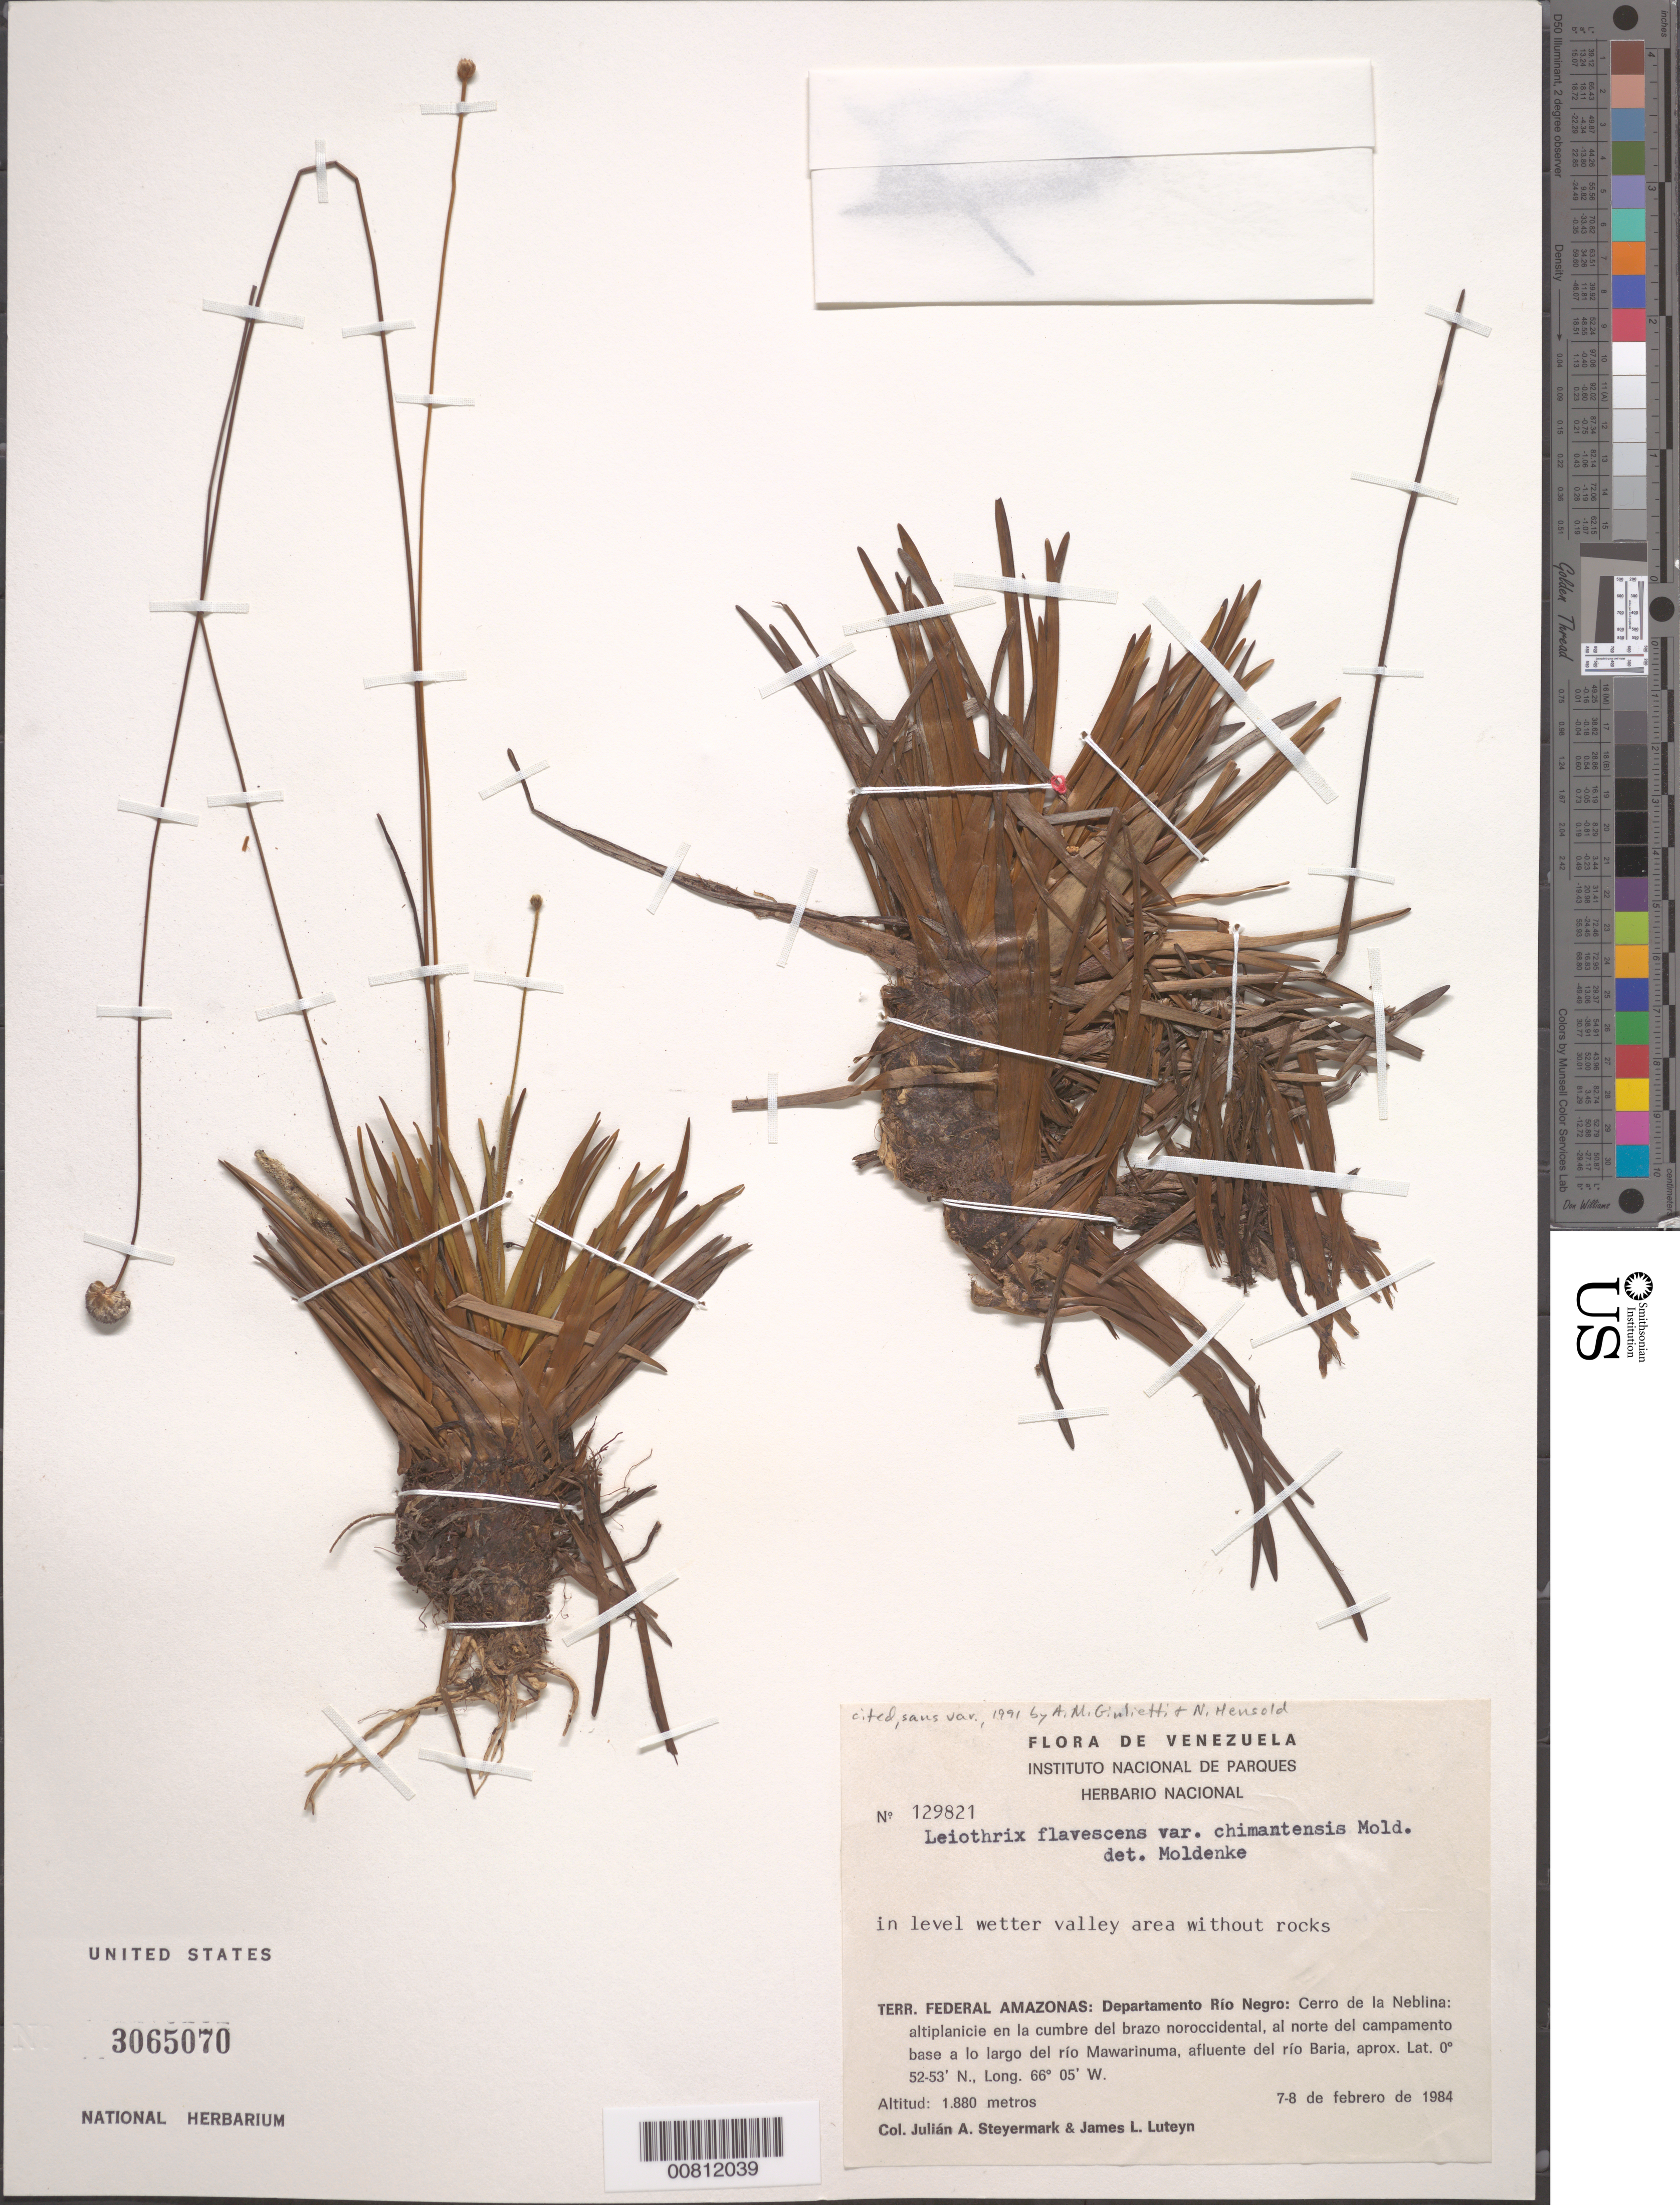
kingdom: Plantae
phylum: Tracheophyta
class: Liliopsida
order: Poales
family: Eriocaulaceae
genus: Leiothrix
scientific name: Leiothrix flavescens var. chimantensis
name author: Moldenke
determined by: Moldenke, H. N.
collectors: J. Steyermark & J. L. Luteyn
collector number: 129821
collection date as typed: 7-Feb-84 to 8-Feb-84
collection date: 1984-02-07/1984-02-08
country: Venezuela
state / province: Amazonas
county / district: Río Negro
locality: Cerro de la Neblina, summit; Brazo noroccidental, al norte del campamento base above Río Mawarinuma, afluente del Río Baria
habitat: In level wetter valley area without rocks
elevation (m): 1880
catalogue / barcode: US 3065070